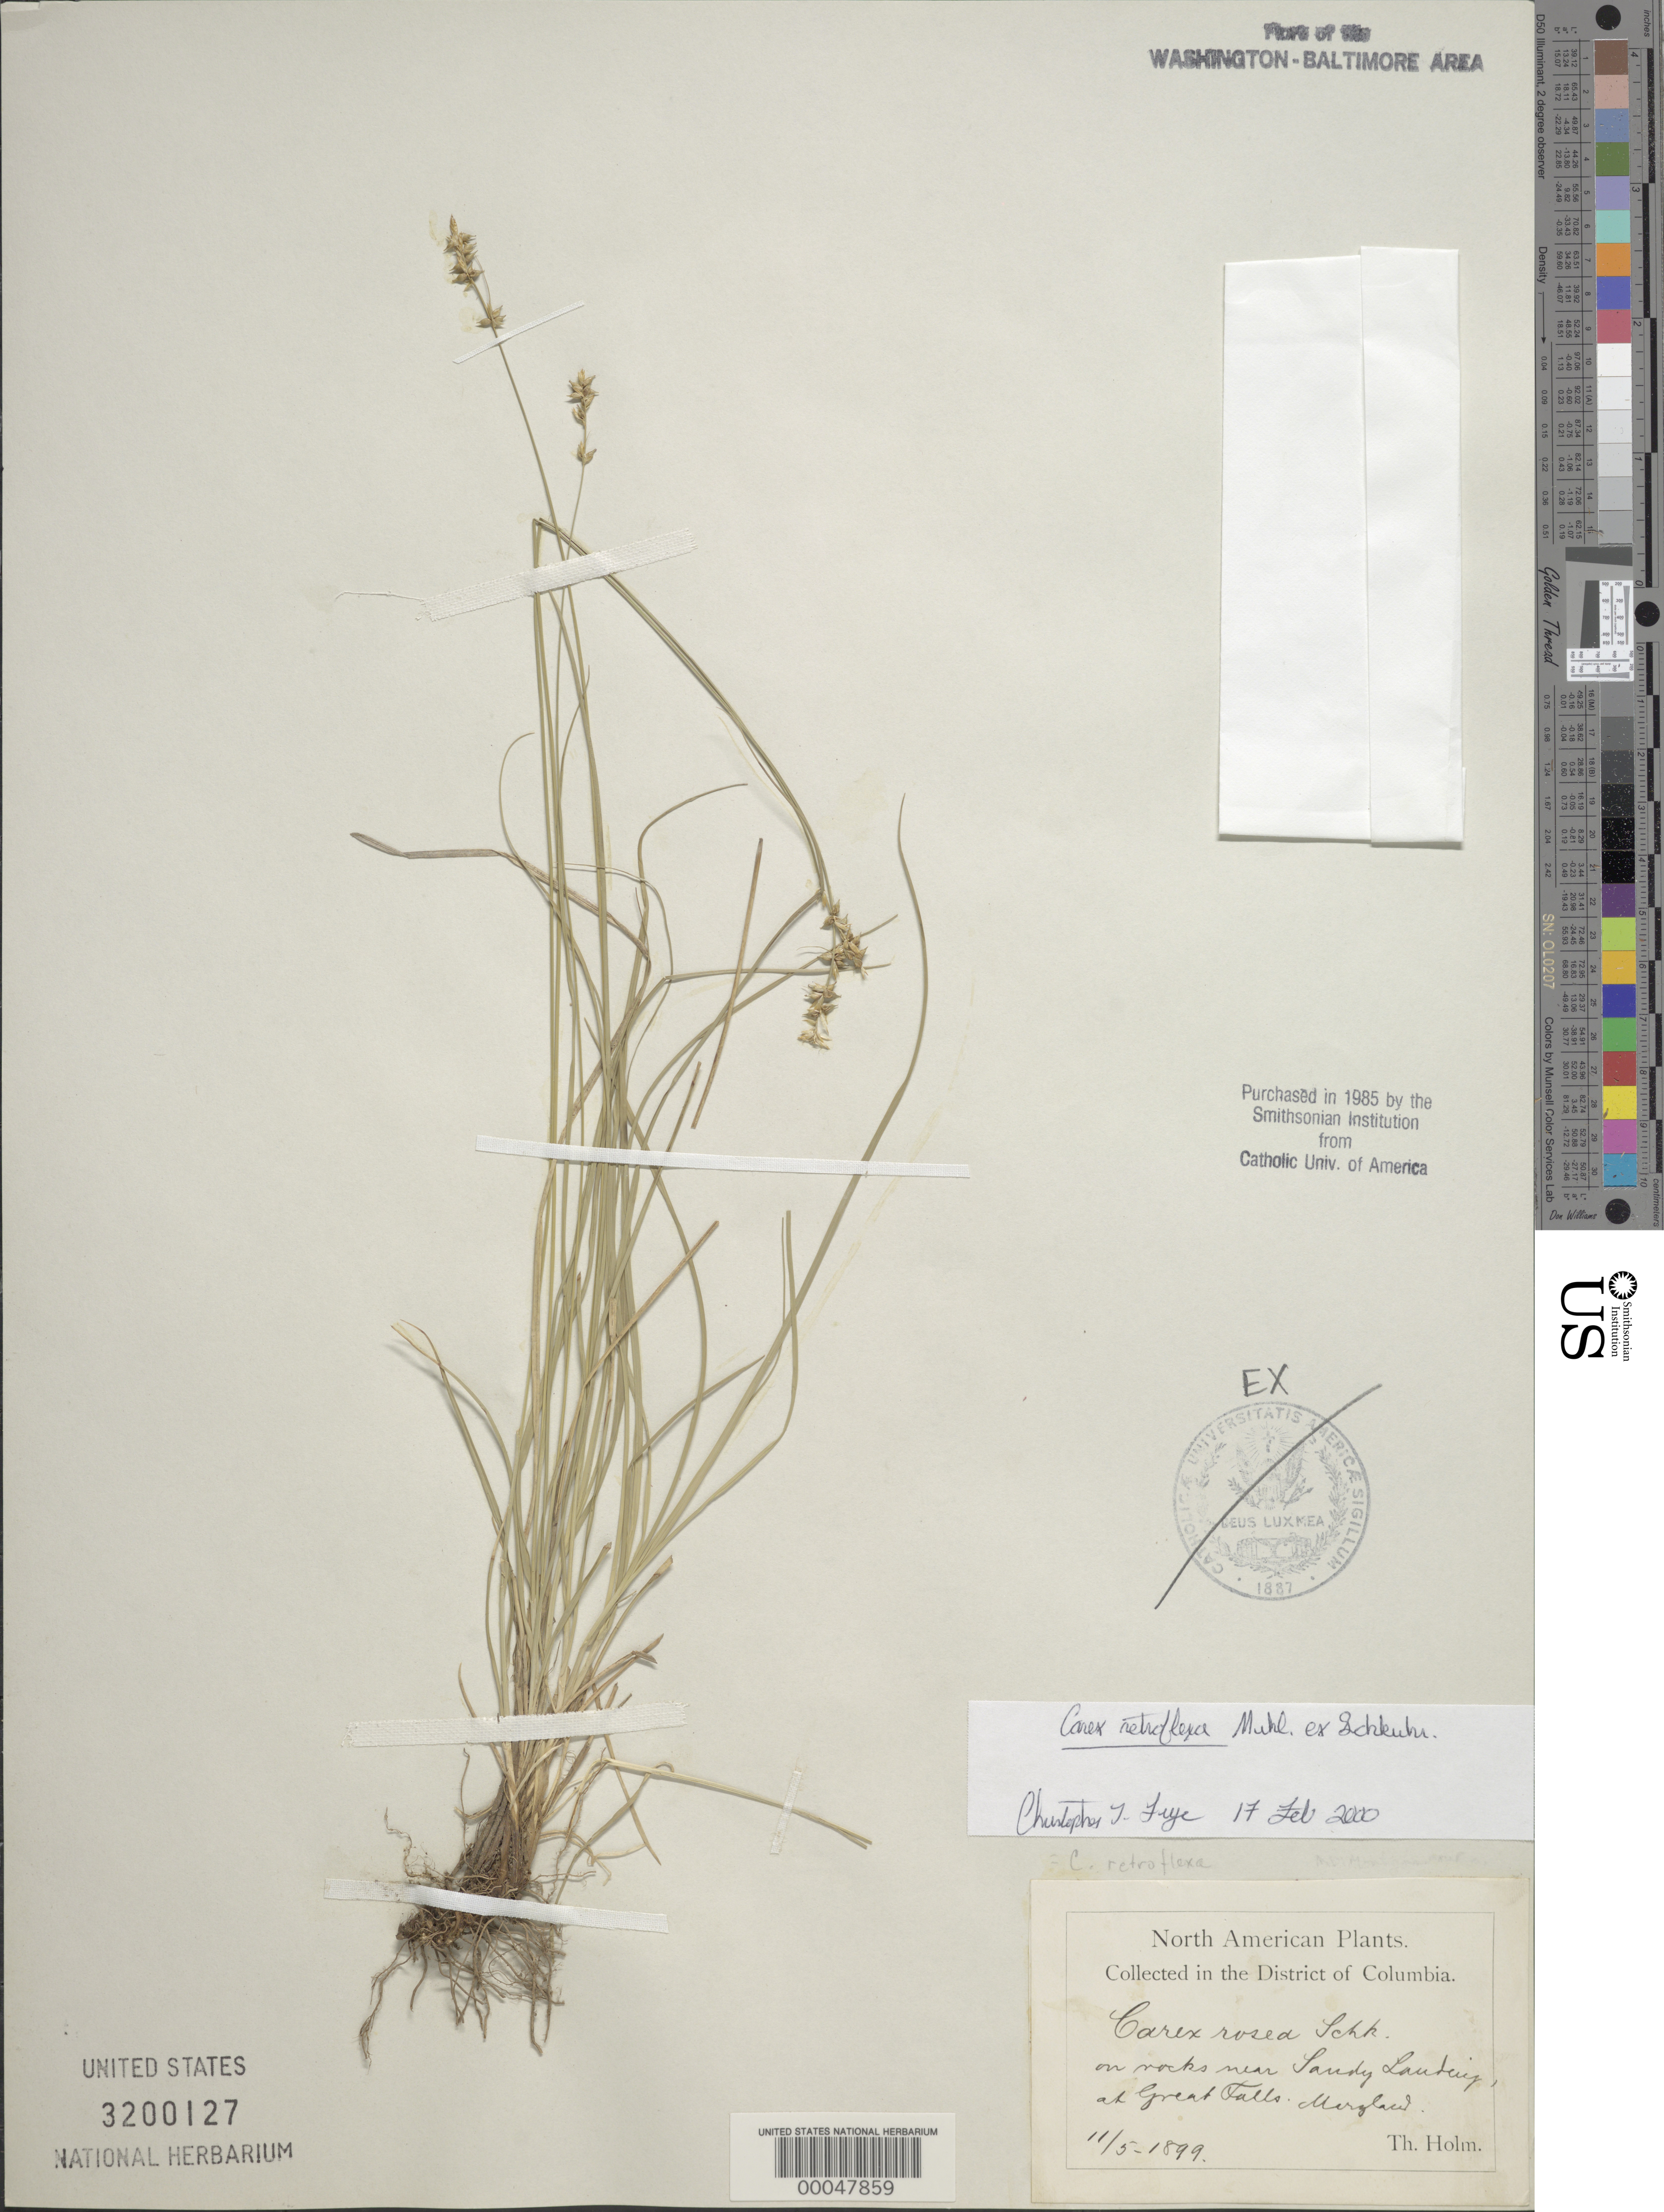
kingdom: Plantae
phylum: Tracheophyta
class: Liliopsida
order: Poales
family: Cyperaceae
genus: Carex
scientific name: Carex retroflexa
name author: Muhl. ex Willd.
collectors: T. Holm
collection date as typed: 11 May 1899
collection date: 1899-05-11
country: United States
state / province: Maryland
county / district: Prince George's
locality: Near Sandy Landing at Great Falls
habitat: On rocks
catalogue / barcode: US 3200127